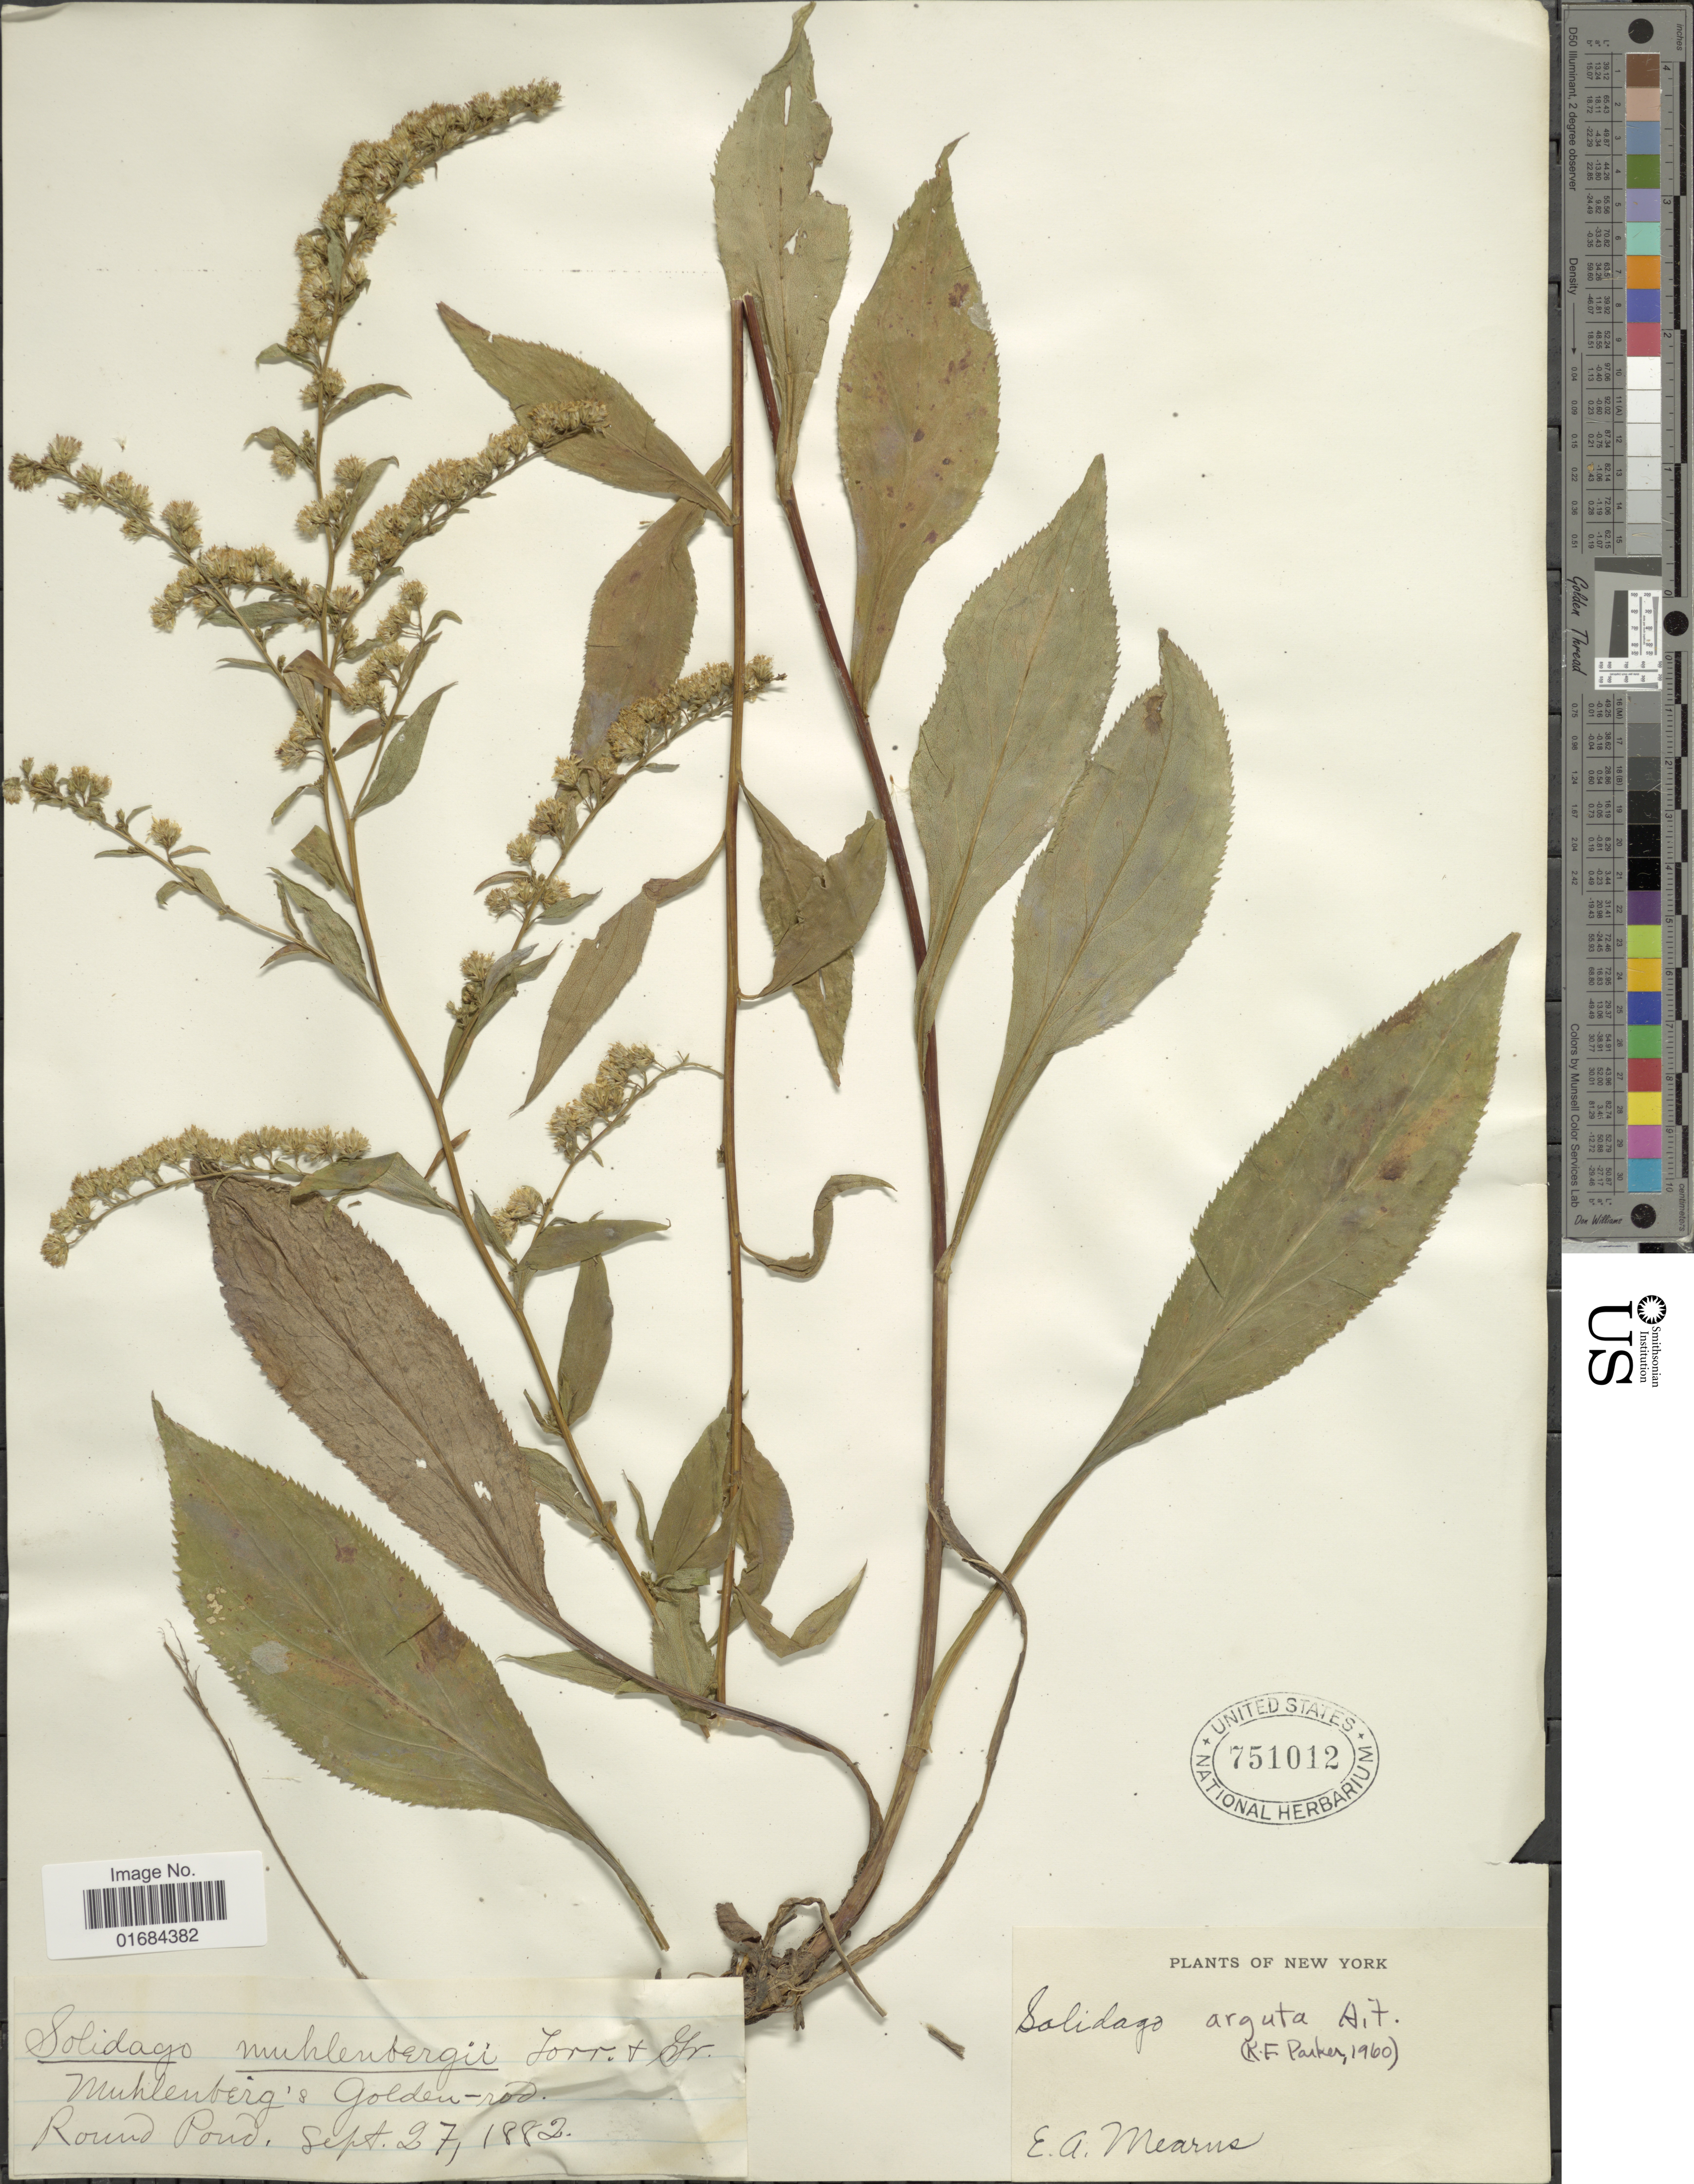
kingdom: Plantae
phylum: Tracheophyta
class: Magnoliopsida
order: Asterales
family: Asteraceae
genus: Solidago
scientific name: Solidago arguta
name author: Aiton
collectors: E. A. Mearns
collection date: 1882-09-27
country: United States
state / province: New York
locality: Muhlenberg's Golden - rod, Round Pond.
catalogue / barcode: US 751012